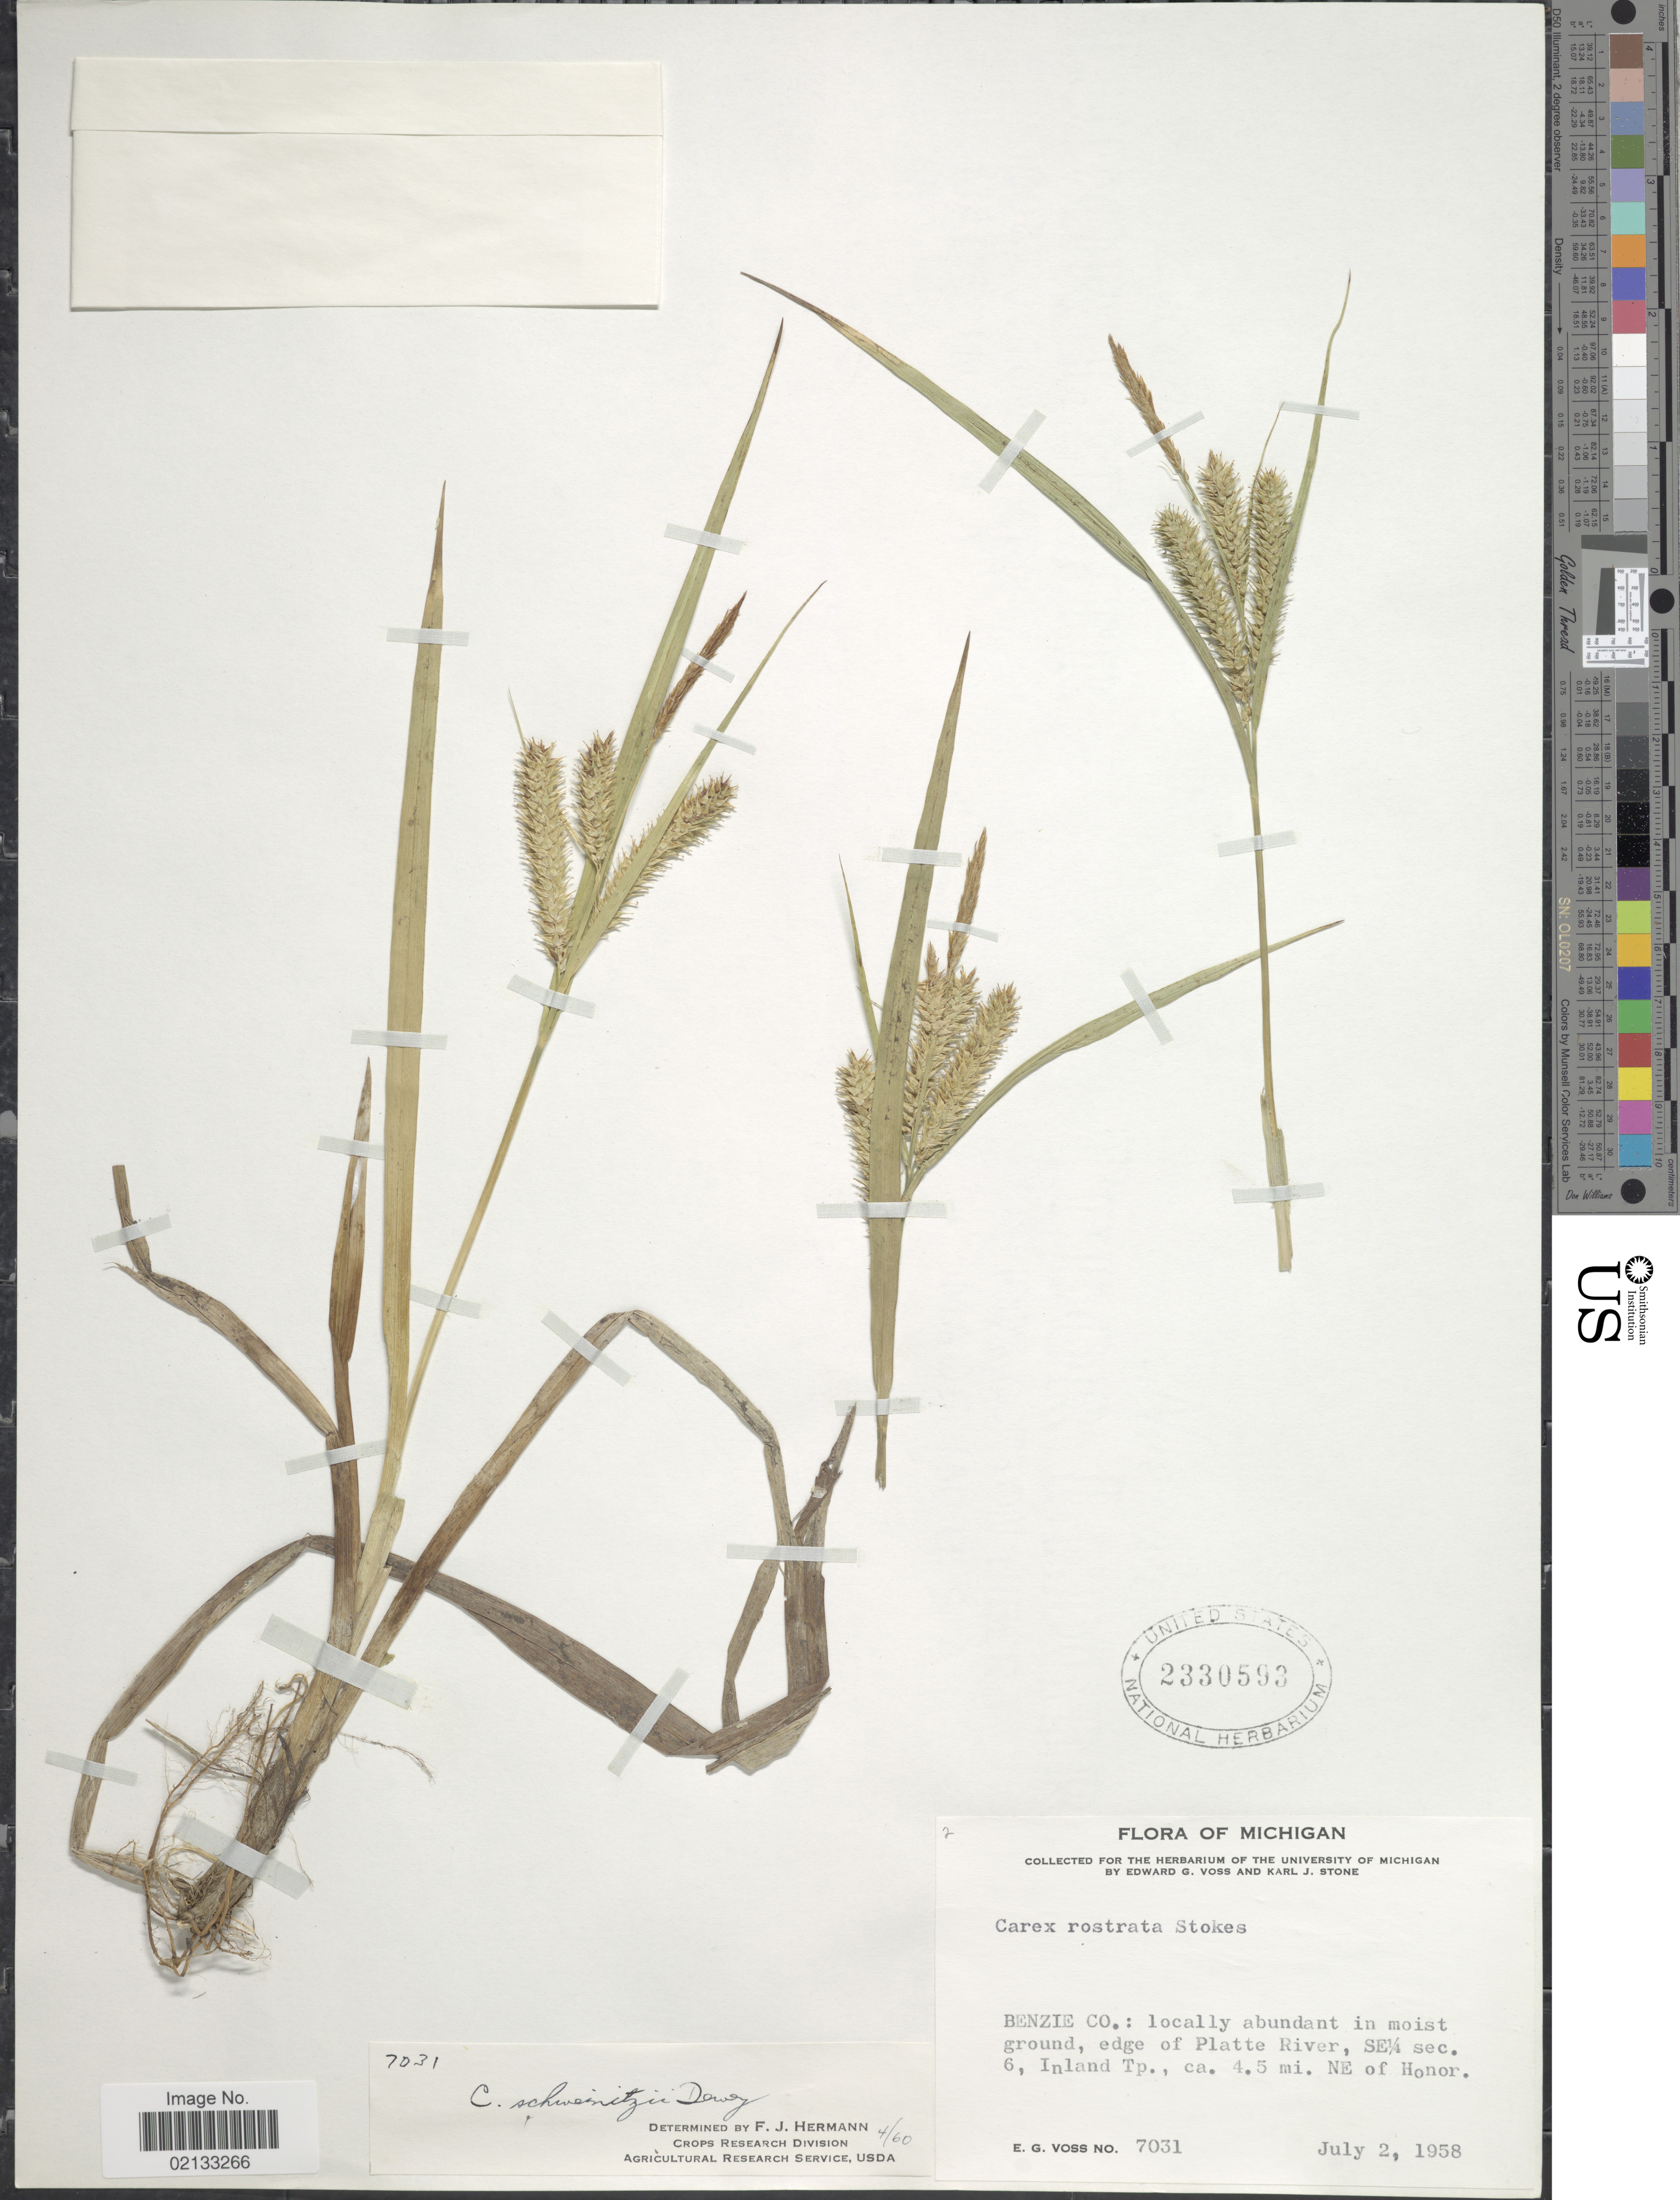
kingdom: Plantae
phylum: Tracheophyta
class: Liliopsida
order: Poales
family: Cyperaceae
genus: Carex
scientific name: Carex schweinitzii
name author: Dewey ex Schwein.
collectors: E. G. Voss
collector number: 7031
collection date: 1958-07-02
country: United States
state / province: Michigan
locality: Benzie Co.: in moist ground, edge of Platte River, SE¼ sec. 6, Inland Tp., ca. 4.5 mi NE of Honor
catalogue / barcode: US 2330593